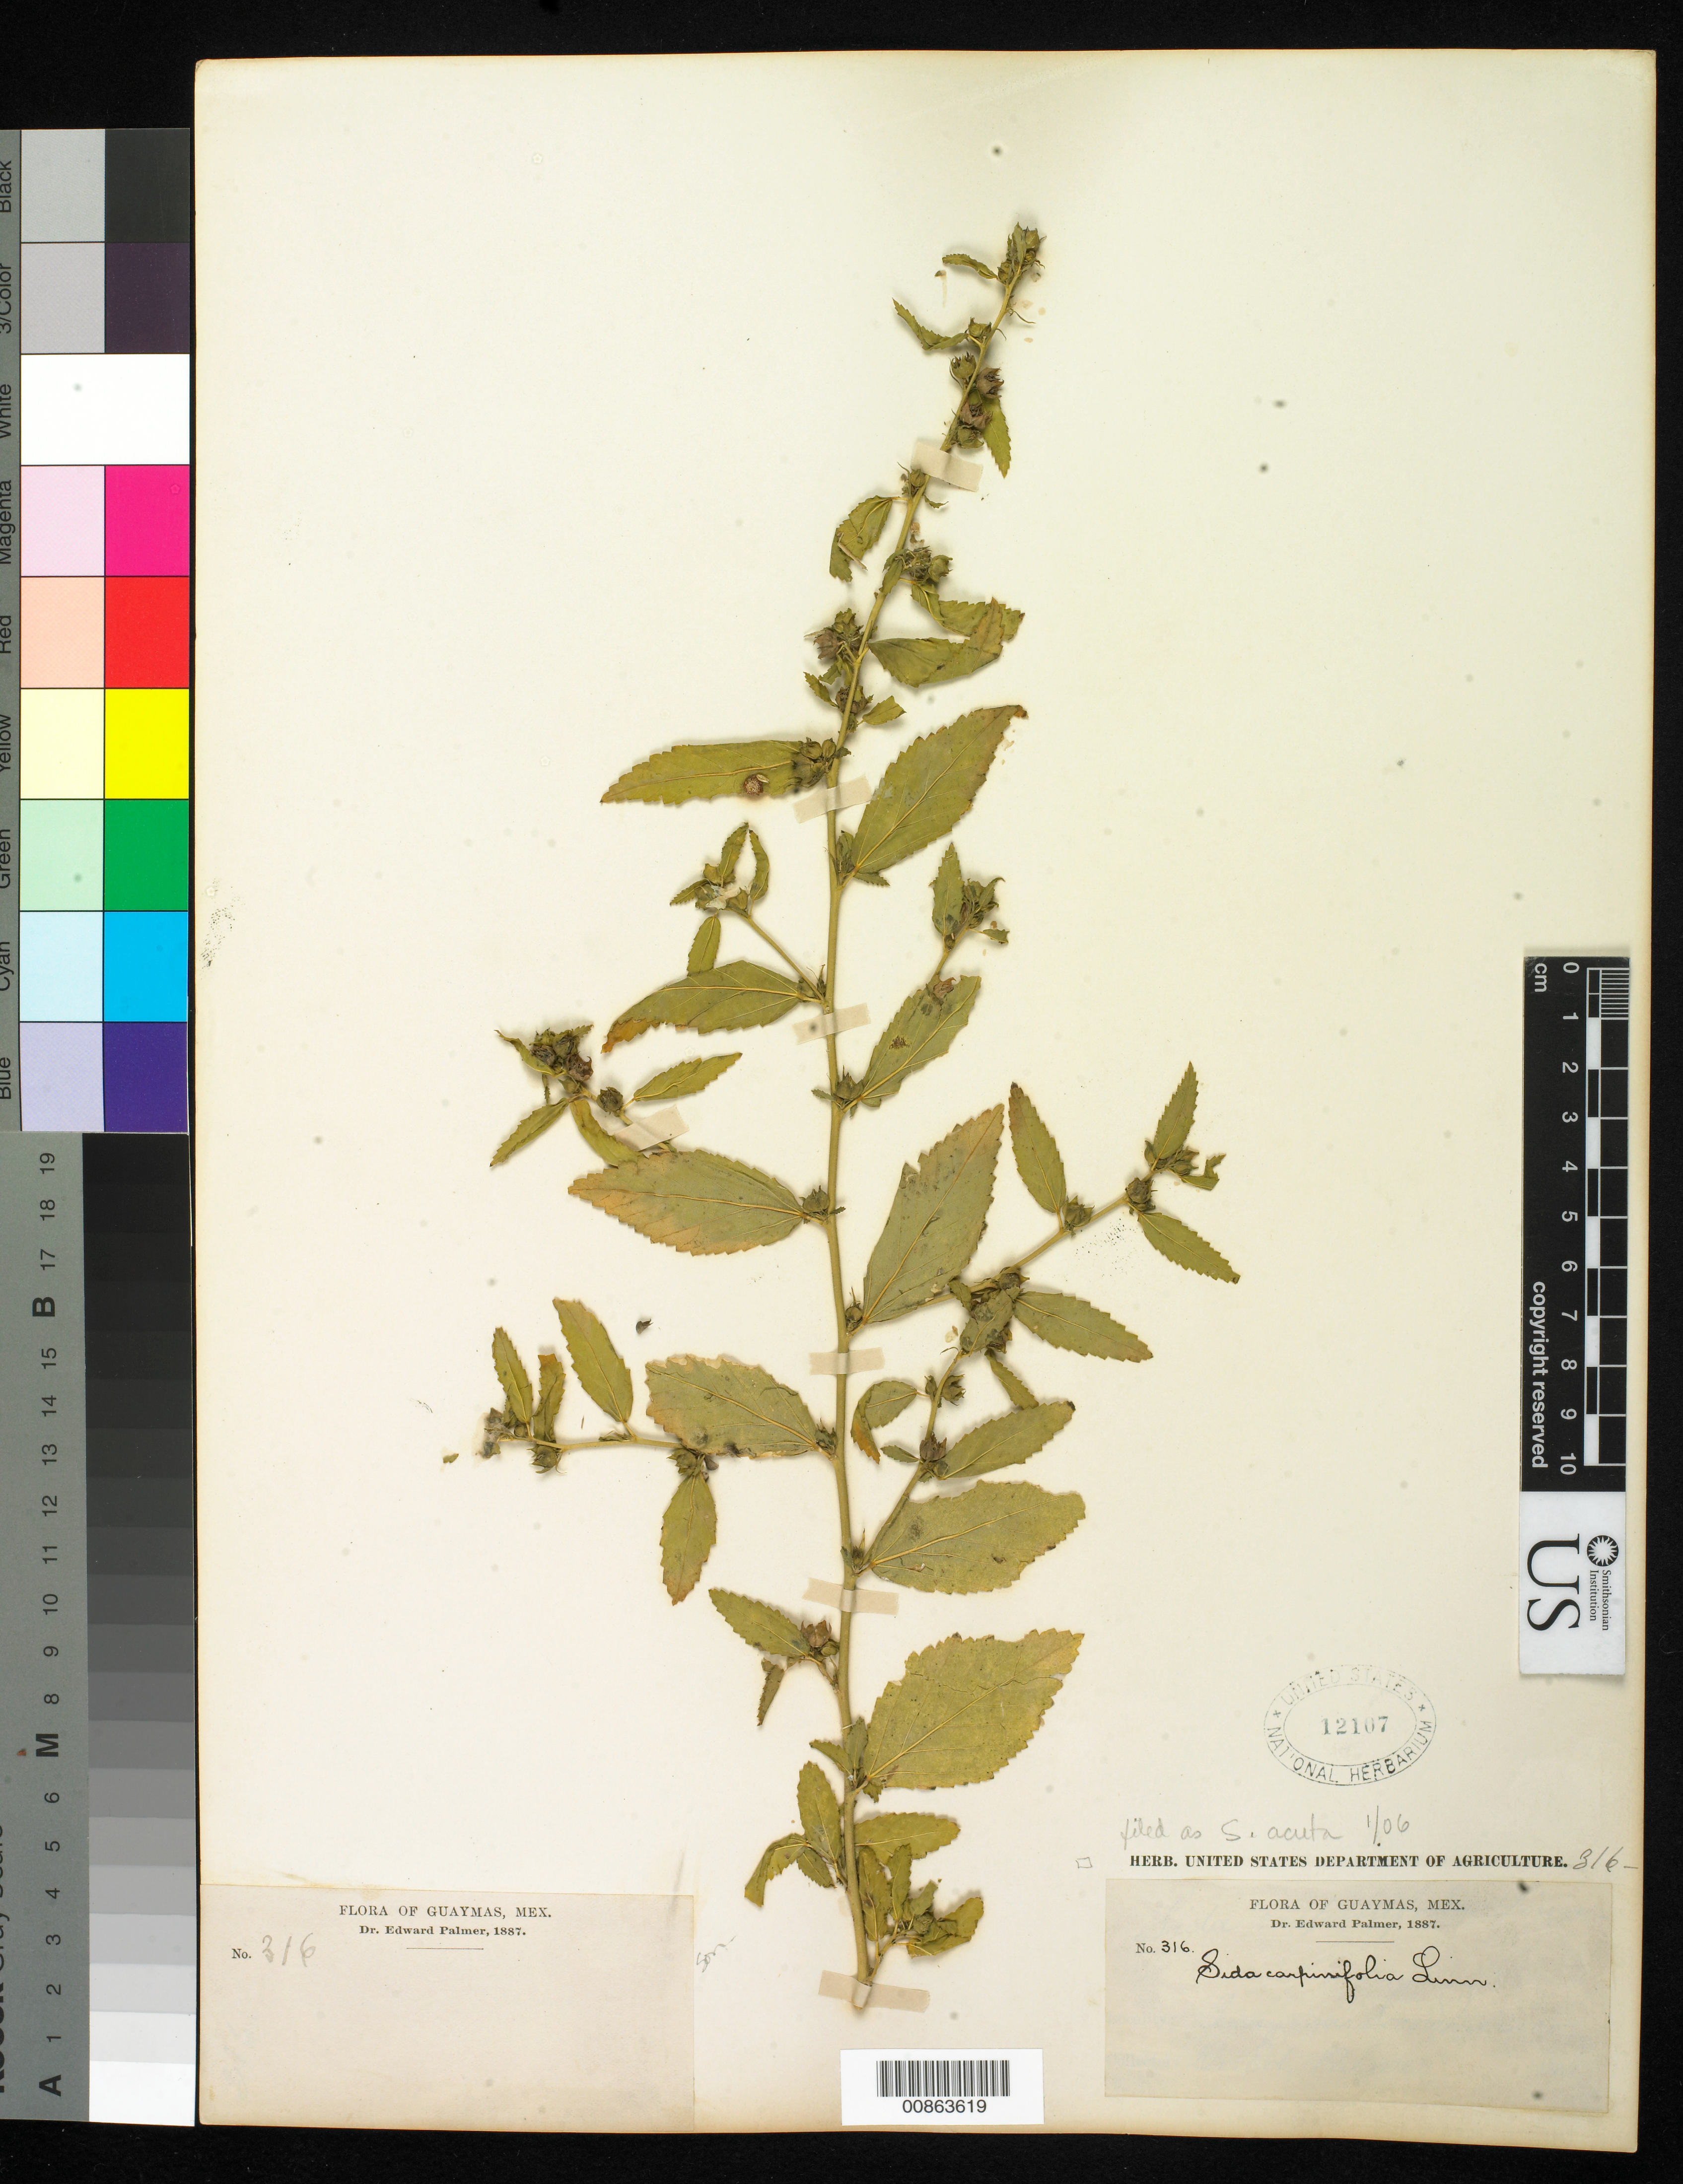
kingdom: Plantae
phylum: Tracheophyta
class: Magnoliopsida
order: Malvales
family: Malvaceae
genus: Sida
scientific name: Sida acuta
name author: Burm. f.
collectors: E. Palmer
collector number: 316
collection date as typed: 1887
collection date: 1887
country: Mexico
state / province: Sonora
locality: Guaymas, Sonora.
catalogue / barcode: US 12107